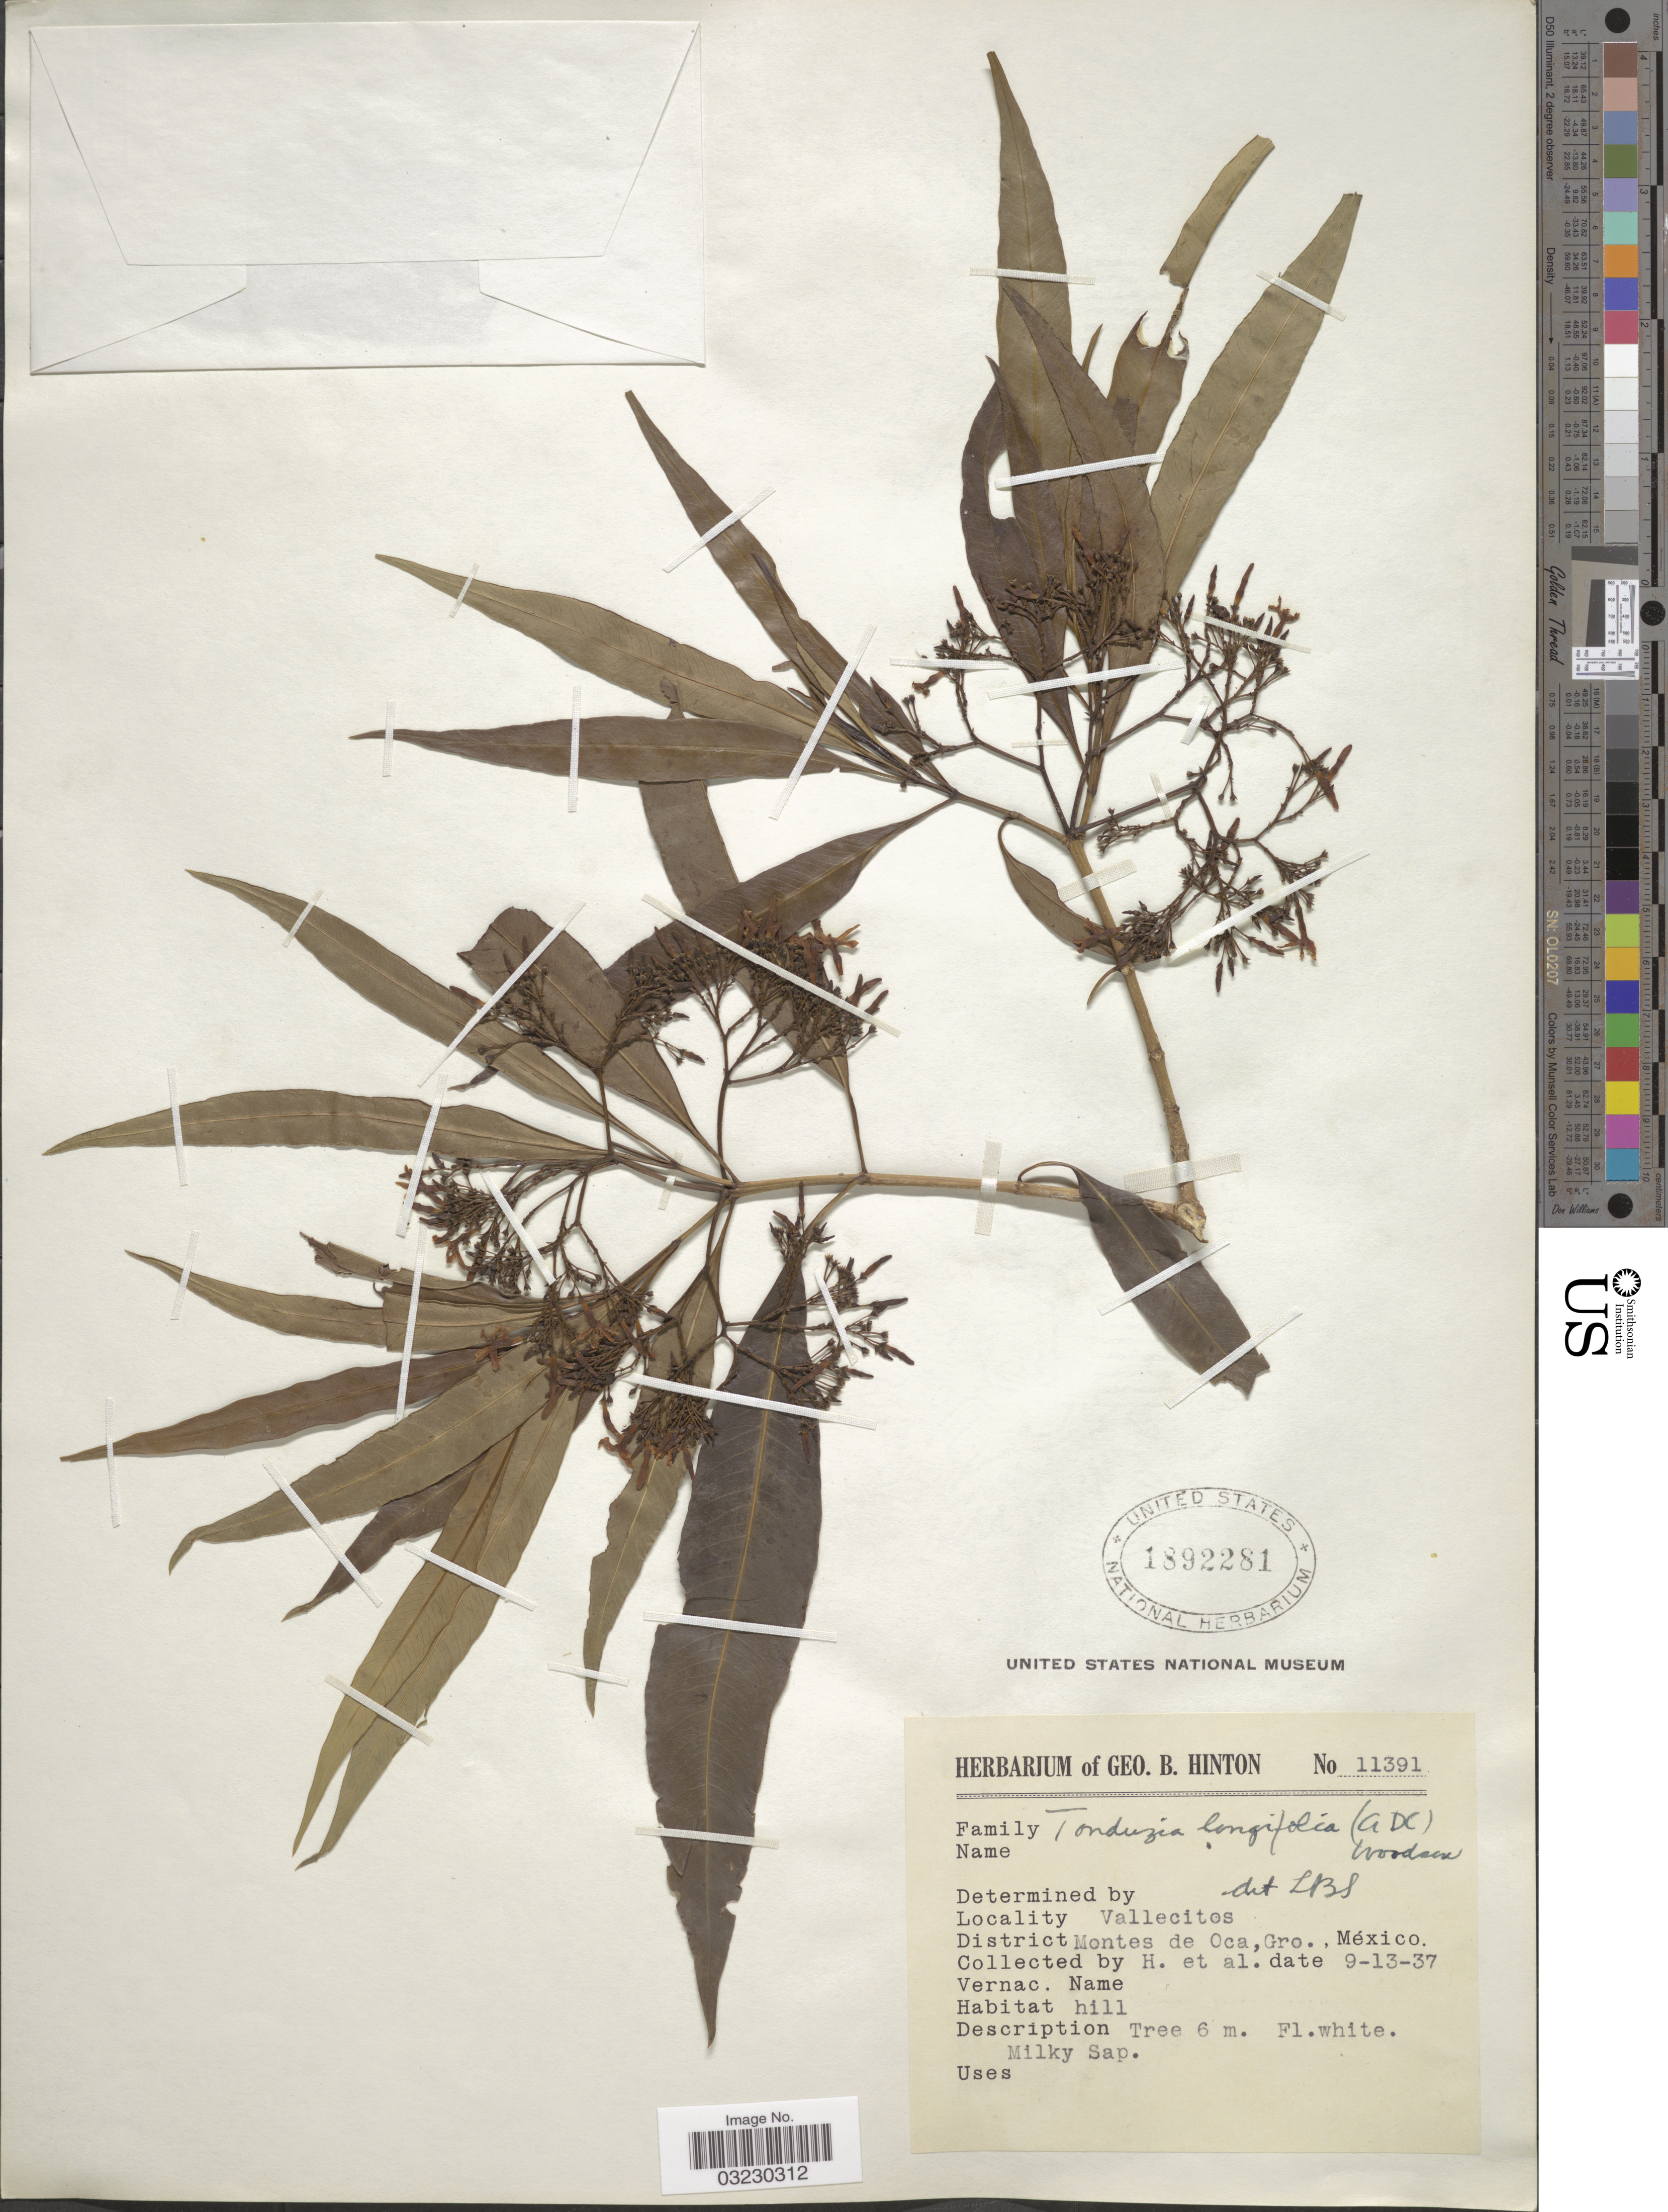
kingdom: Plantae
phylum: Tracheophyta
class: Magnoliopsida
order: Gentianales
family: Apocynaceae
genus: Tonduzia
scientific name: Tonduzia longifolia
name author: (A. DC.) Woodson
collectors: G. B. Hinton & et al.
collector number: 11391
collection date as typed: Transcribed d/m/y: 13/9/37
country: Mexico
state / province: Guerrero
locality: Vallecitos. District Montes de Oca, Gro.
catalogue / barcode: US 1892281